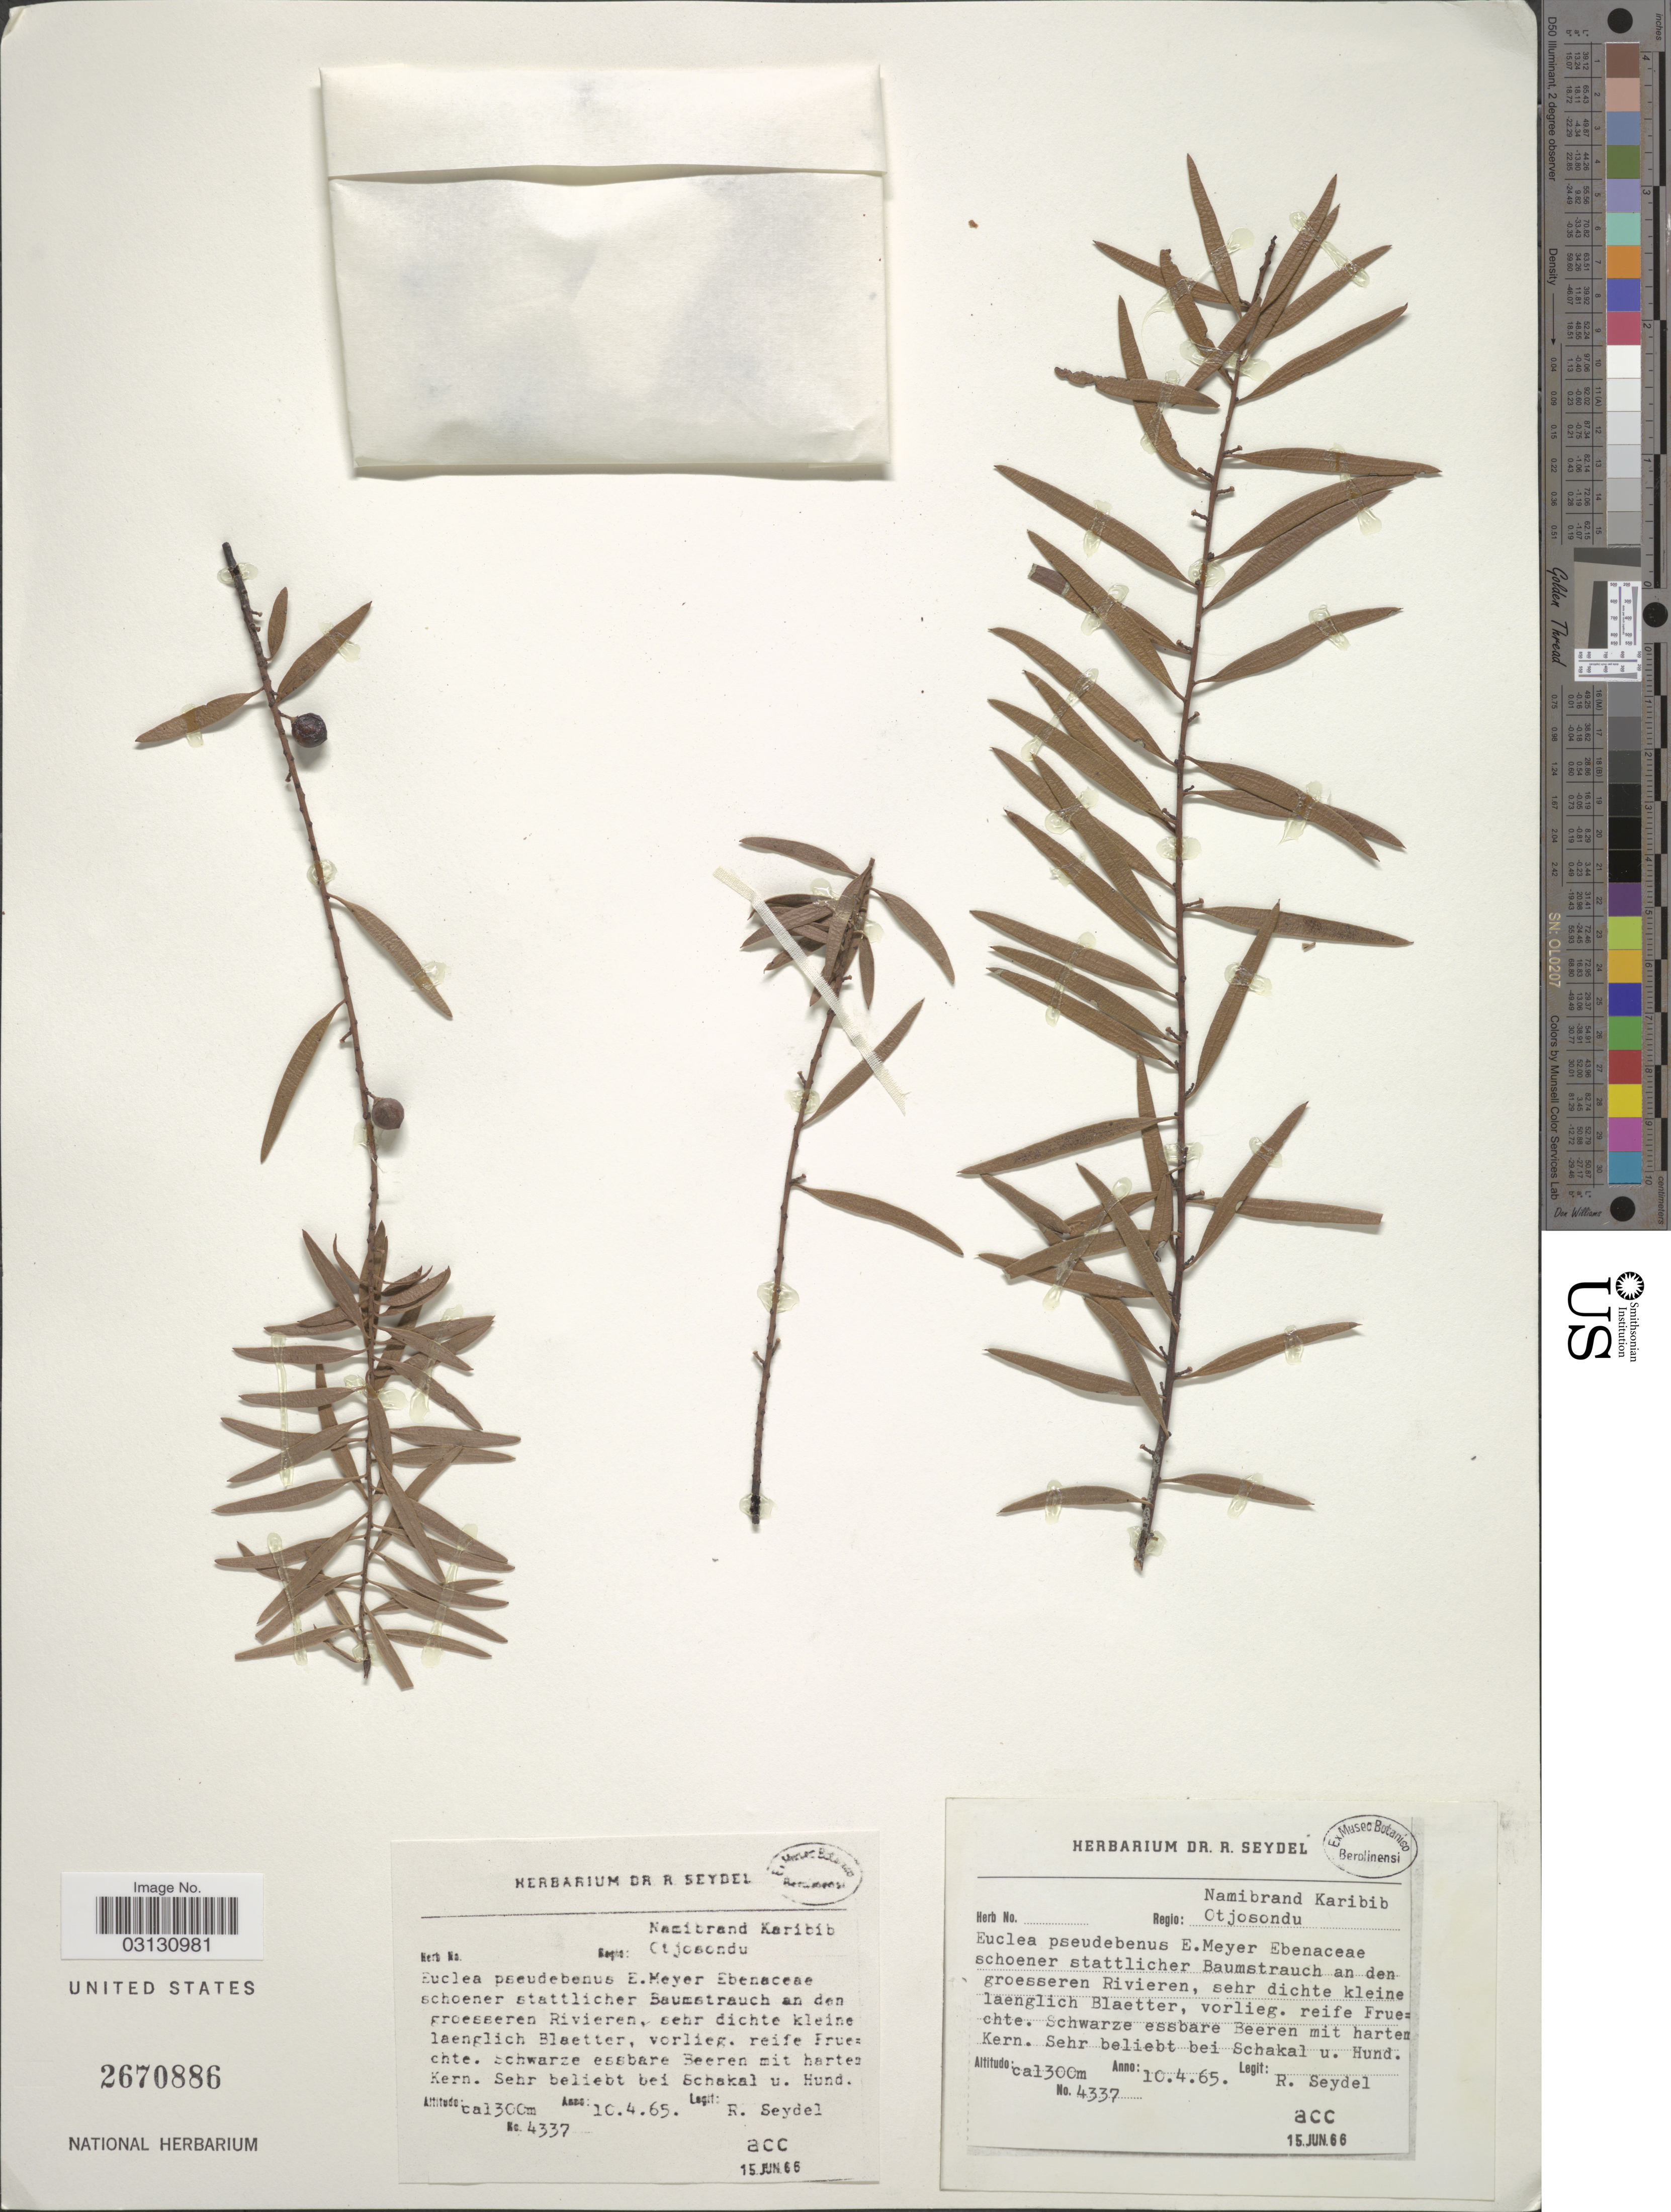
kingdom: Plantae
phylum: Tracheophyta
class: Magnoliopsida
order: Ericales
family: Ebenaceae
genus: Euclea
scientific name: Euclea pseudebenus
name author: E. Mey. ex A. DC.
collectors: R. Seydel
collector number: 4337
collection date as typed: Transcribed d/m/y: 10/4/65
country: Namibia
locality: Regio: Namibrand Karibib, Otjosondu.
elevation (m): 1300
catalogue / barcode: US 2670886